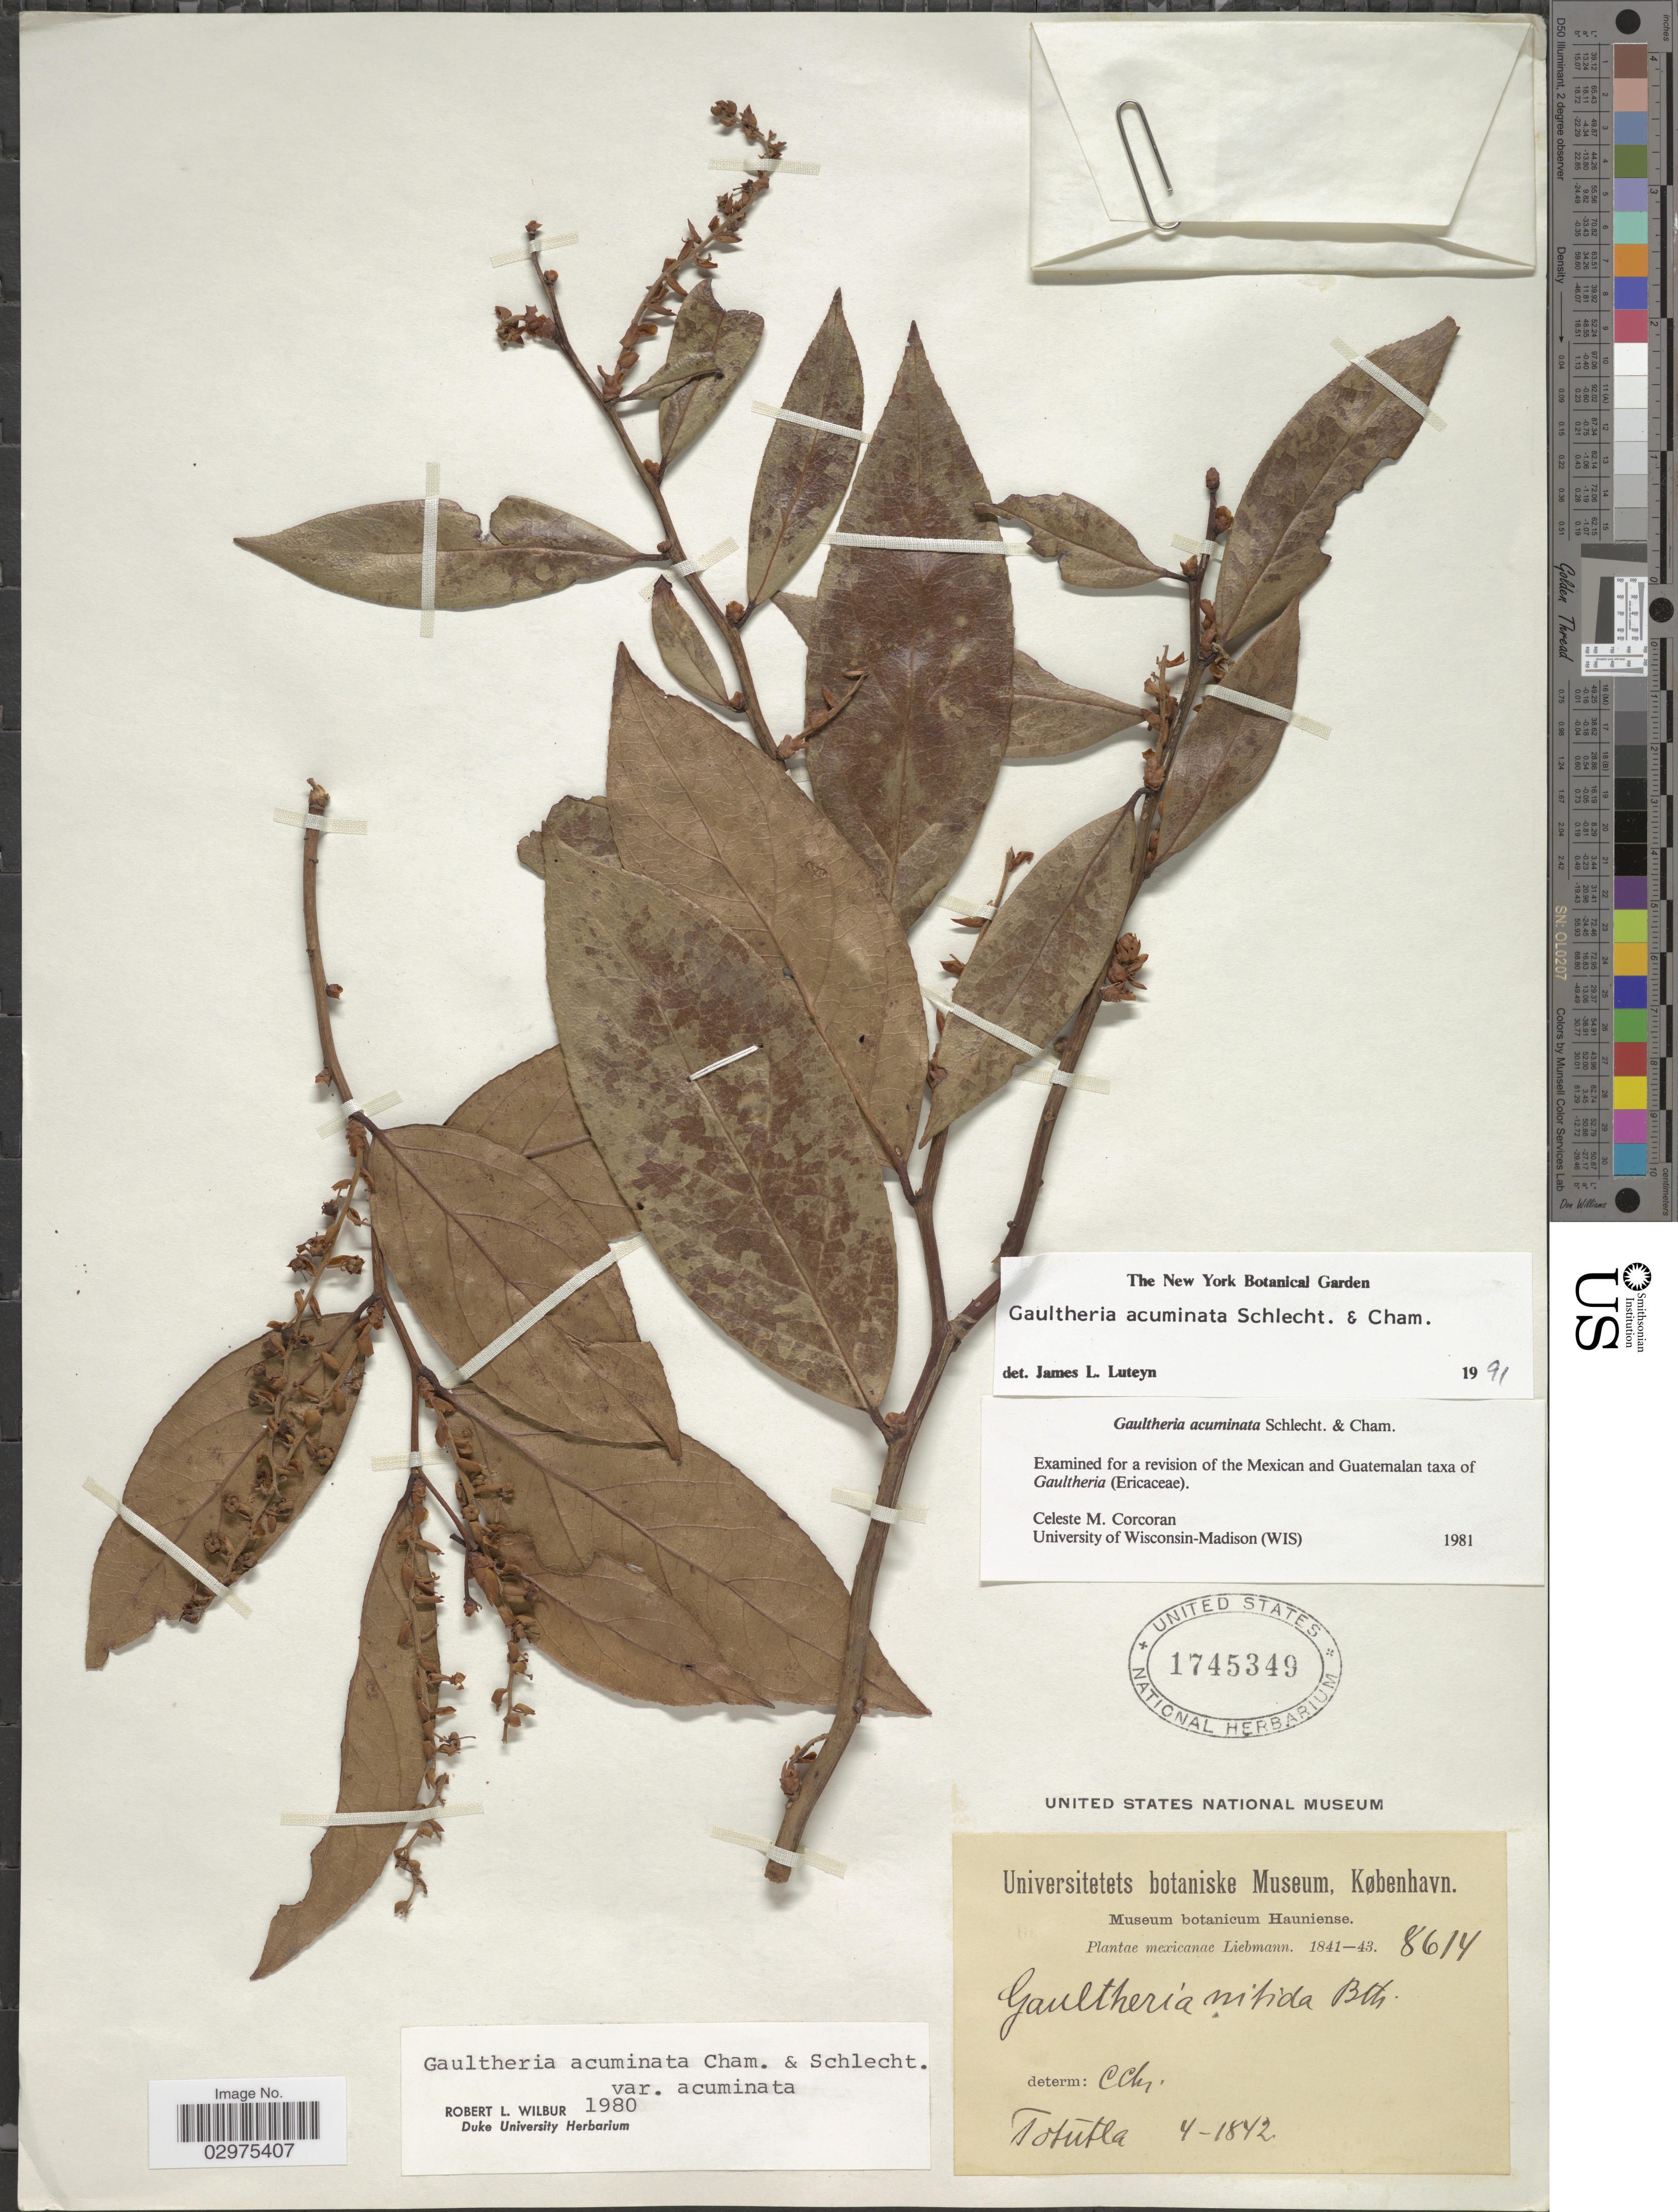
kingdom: Plantae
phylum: Tracheophyta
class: Magnoliopsida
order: Ericales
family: Ericaceae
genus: Gaultheria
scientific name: Gaultheria acuminata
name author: Schltdl. & Cham.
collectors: Liebmann, --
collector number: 8614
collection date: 1842-04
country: Mexico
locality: Totutla [interpreted].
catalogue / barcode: US 1745349